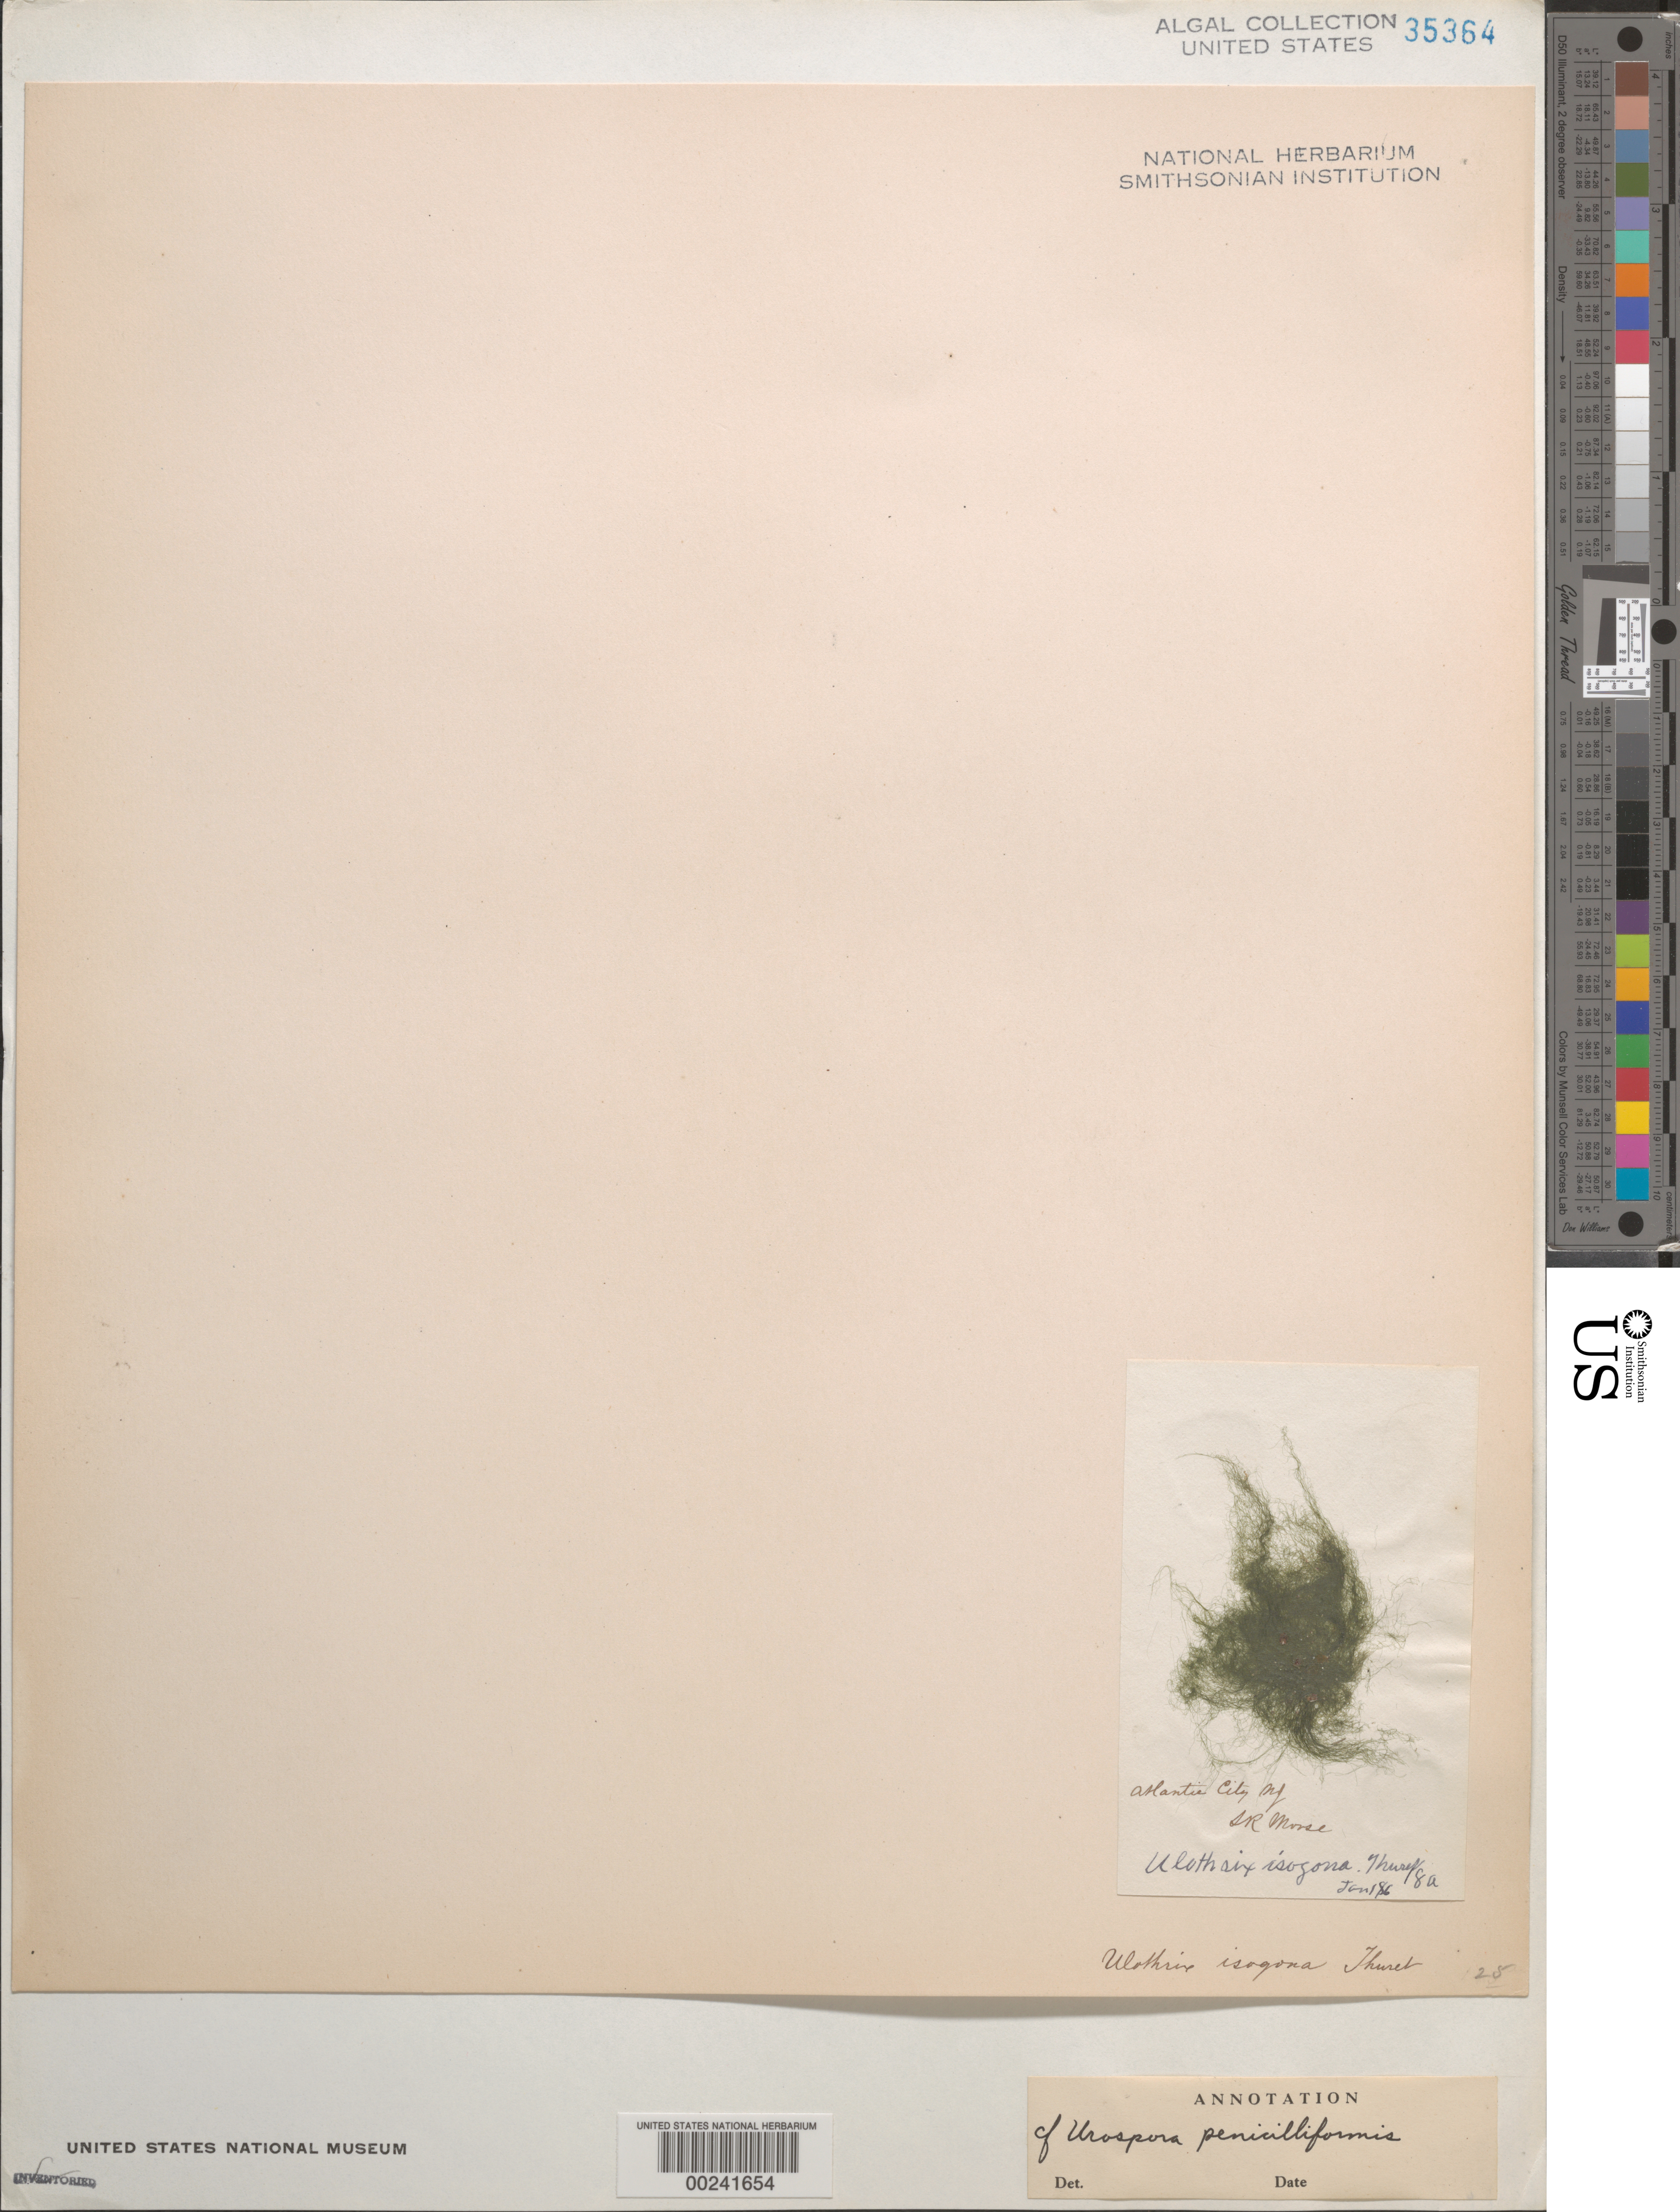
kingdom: Plantae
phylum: Chlorophyta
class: Ulvophyceae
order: Ulotrichales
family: Ulotrichaceae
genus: Urospora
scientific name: Urospora penicilliformis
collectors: S. Morse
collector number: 18a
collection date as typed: Jan 1886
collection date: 1886-01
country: United States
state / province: New Jersey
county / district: Atlantic County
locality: Atlantic City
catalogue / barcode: US 35364